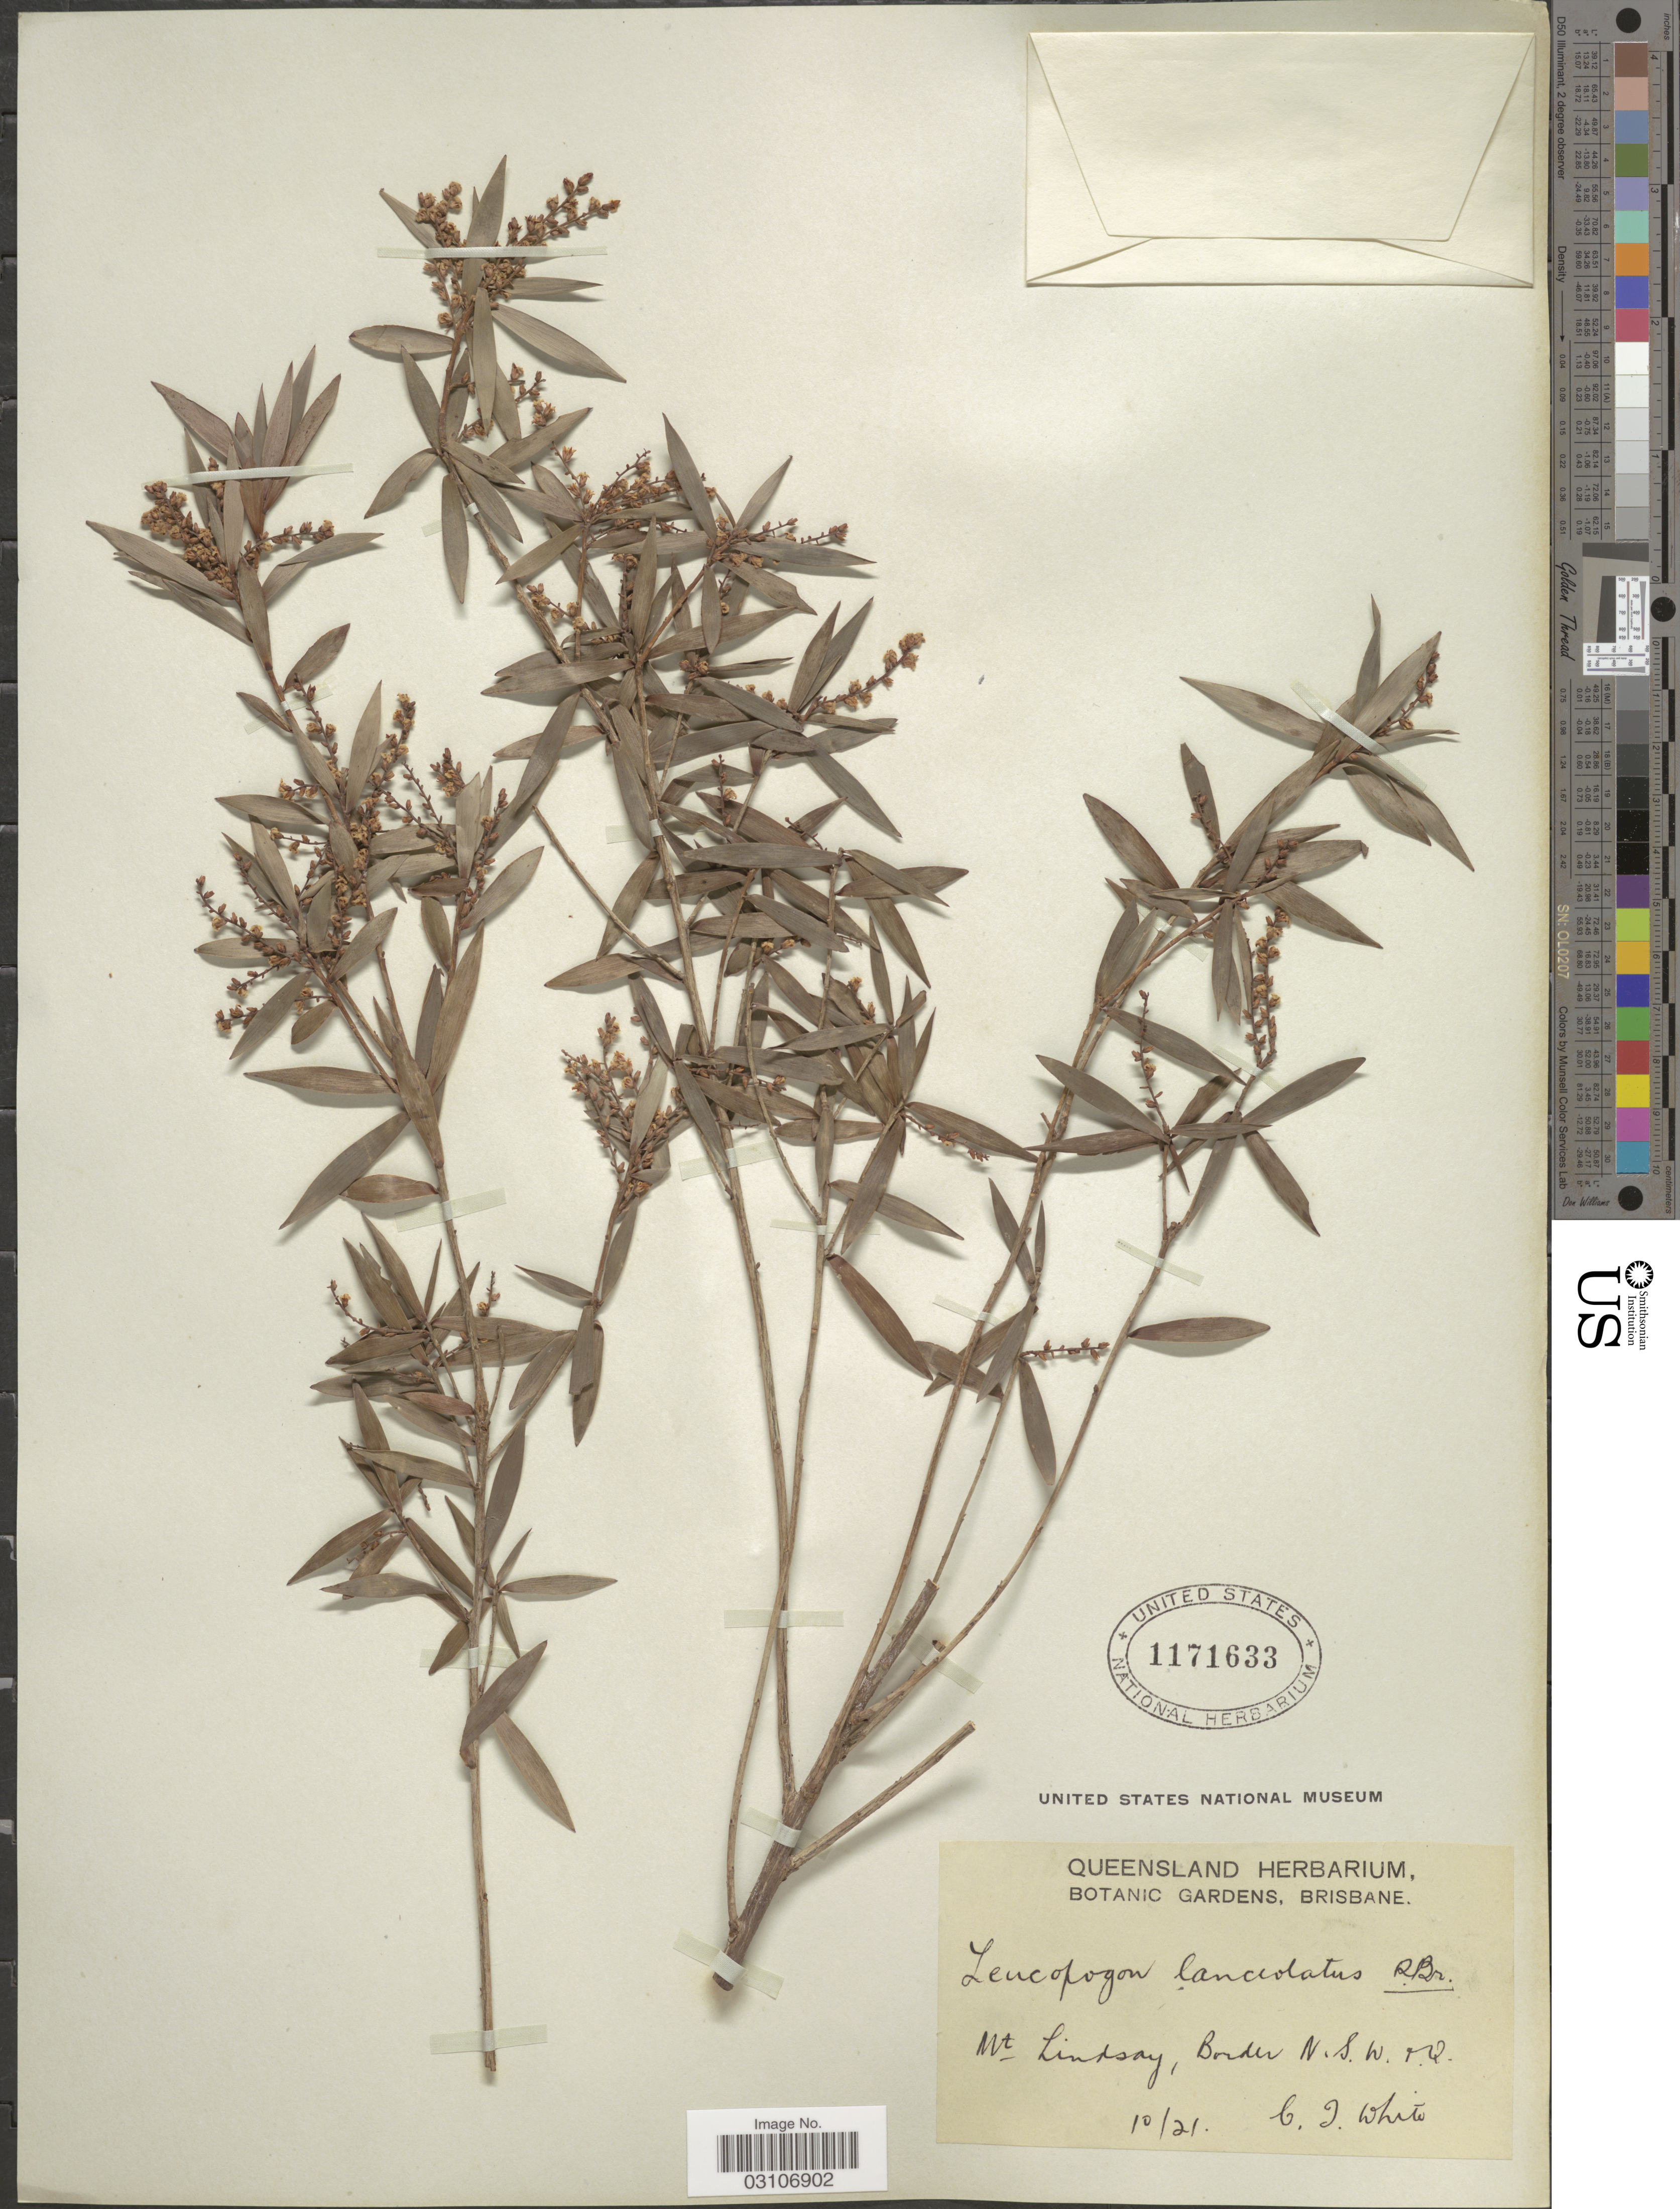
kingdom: Plantae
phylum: Tracheophyta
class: Magnoliopsida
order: Ericales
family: Ericaceae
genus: Leucopogon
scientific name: Leucopogon lanceolatus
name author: R. Br.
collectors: C. T. White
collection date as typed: Transcribed d/m/y: /10/21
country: Australia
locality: Mt. Lindsay, Border N.S.W. + Q.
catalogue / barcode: US 1171633